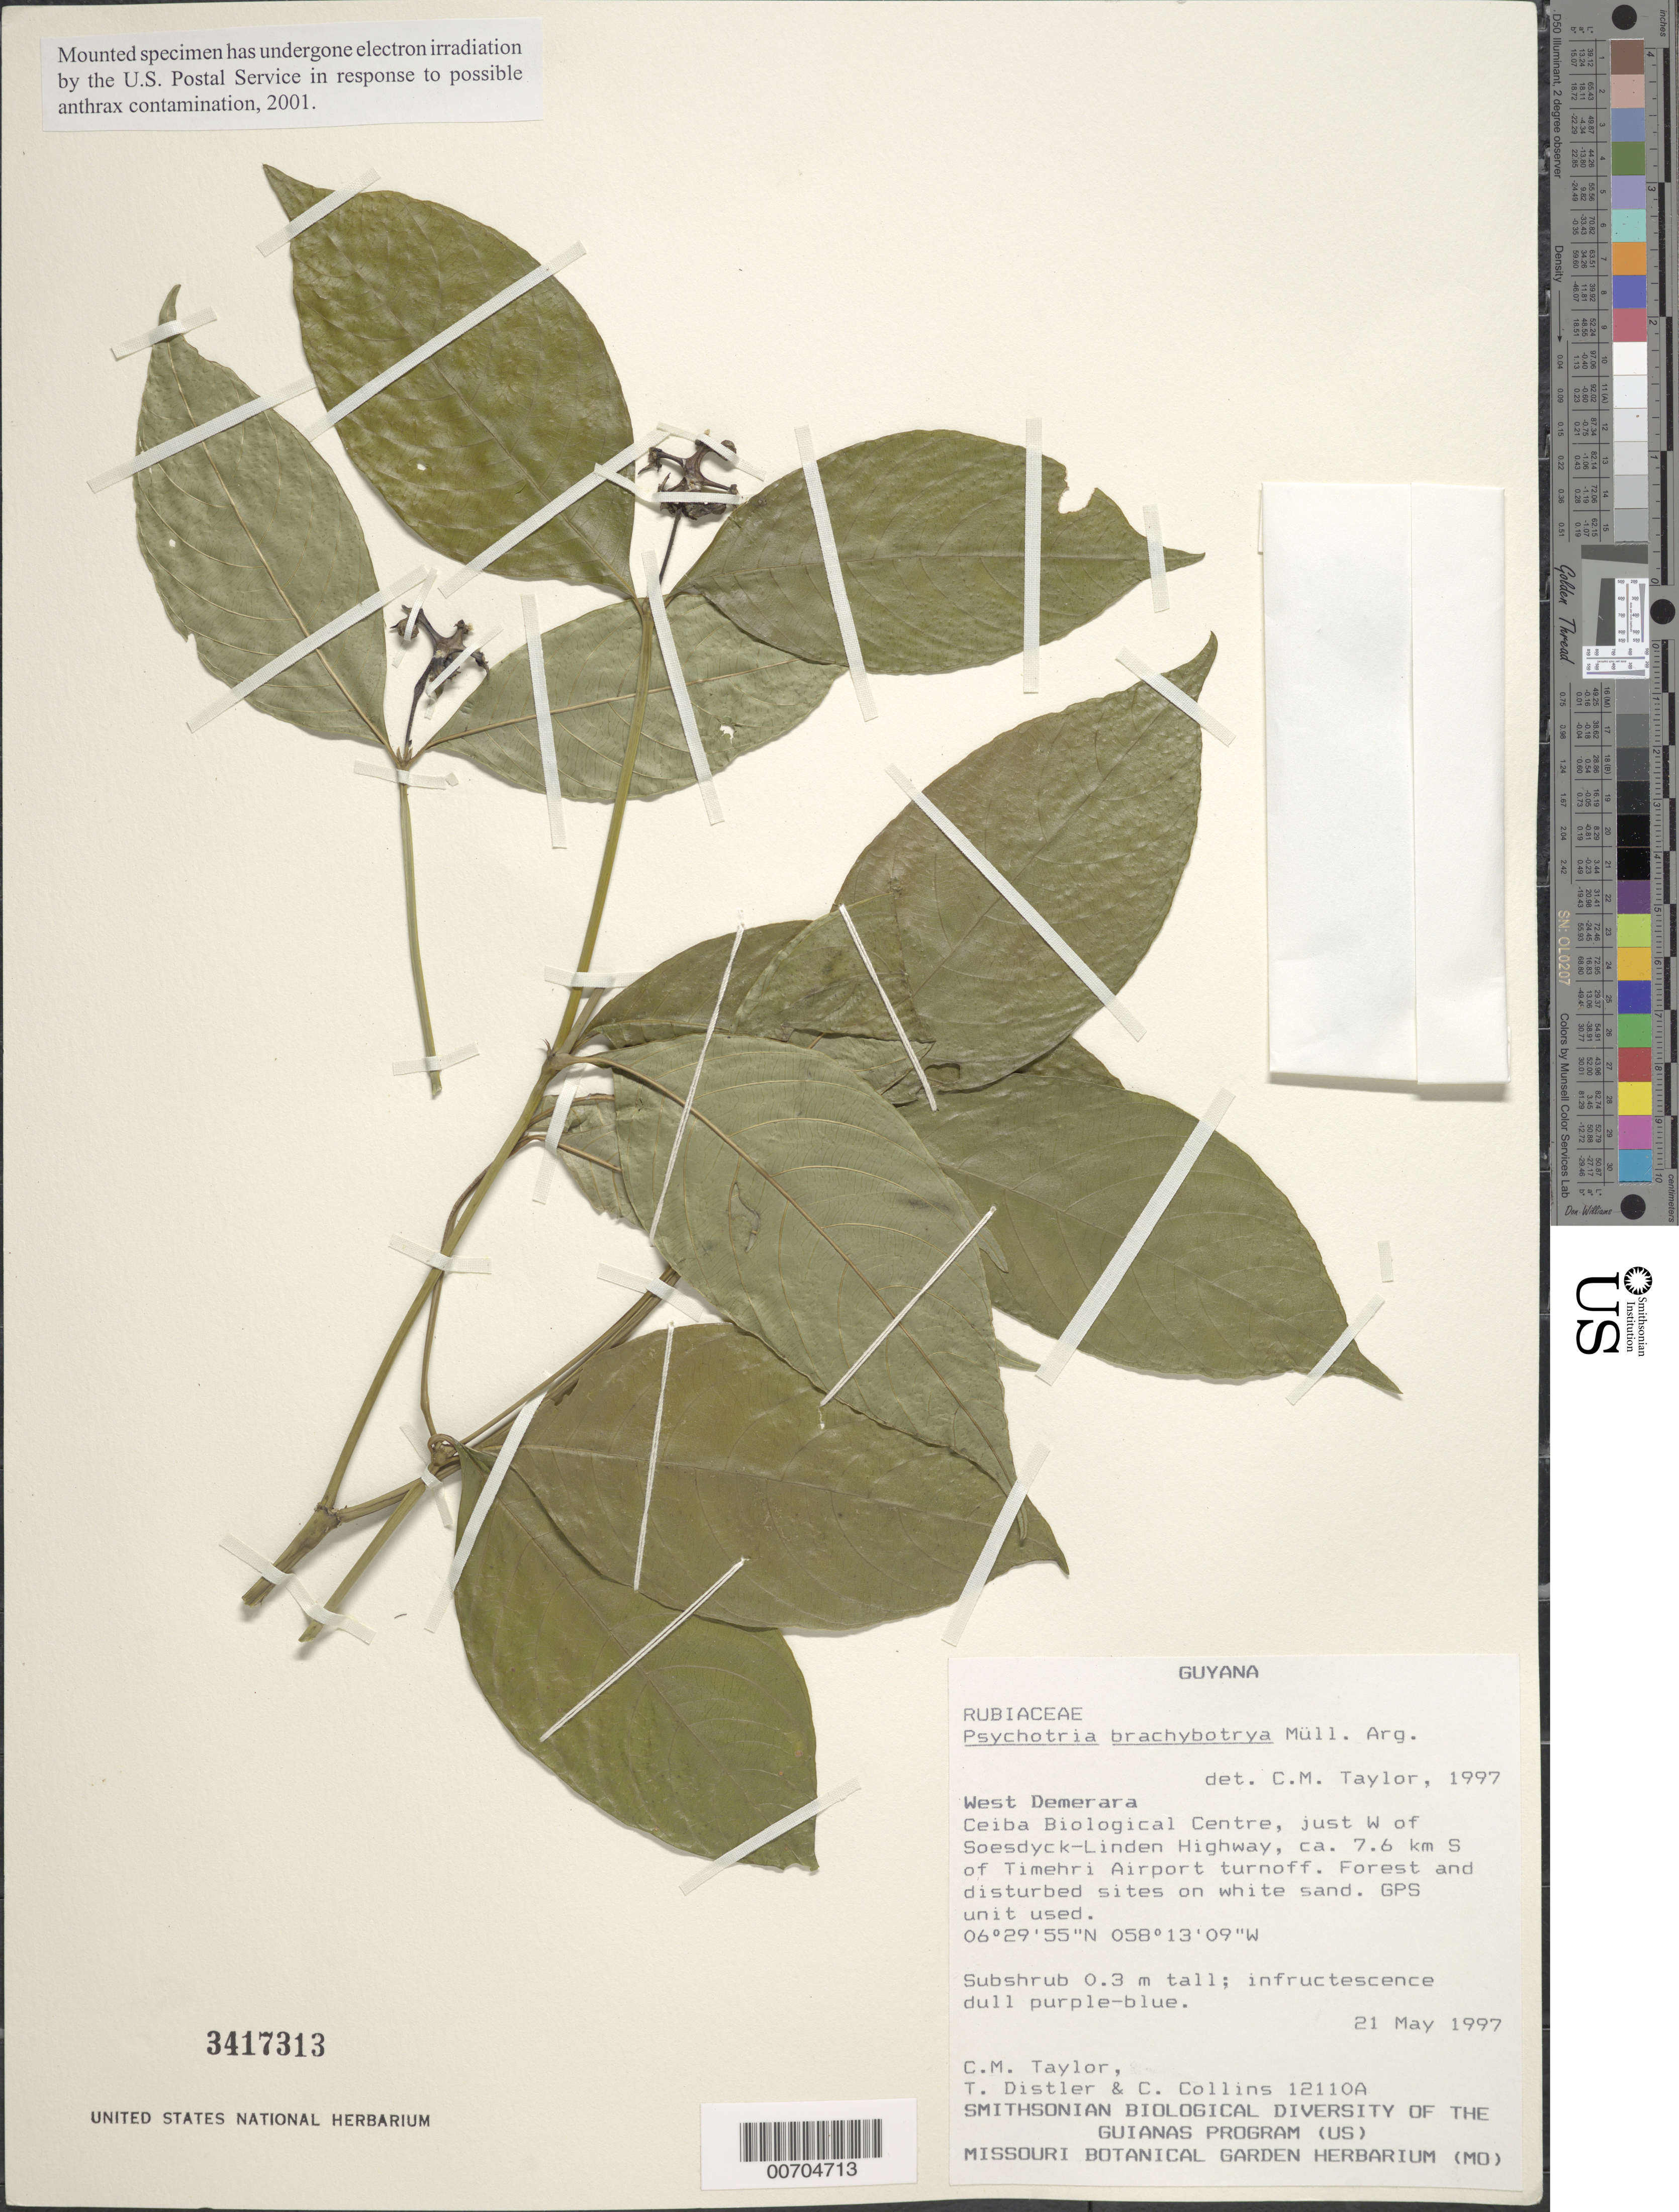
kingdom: Plantae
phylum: Tracheophyta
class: Magnoliopsida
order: Gentianales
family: Rubiaceae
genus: Palicourea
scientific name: Palicourea gracilenta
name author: (Müll. Arg.) Delprete & J.H. Kirkbr.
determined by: Kirkbride, J. H., Jr.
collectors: C. M. Taylor, T. Distler & C. Collins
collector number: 12110 a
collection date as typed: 22 May 1997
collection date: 1997-05-22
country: Guyana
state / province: Demerara-Mahaica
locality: Ceiba Biological Centre, just W of Soesdyck-Linden Hwy, ca. 7.6 km S of Timehri Airport turnoff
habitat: Forest & disturbed sites on white sand. Frequent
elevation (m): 15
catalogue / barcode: US 3417313